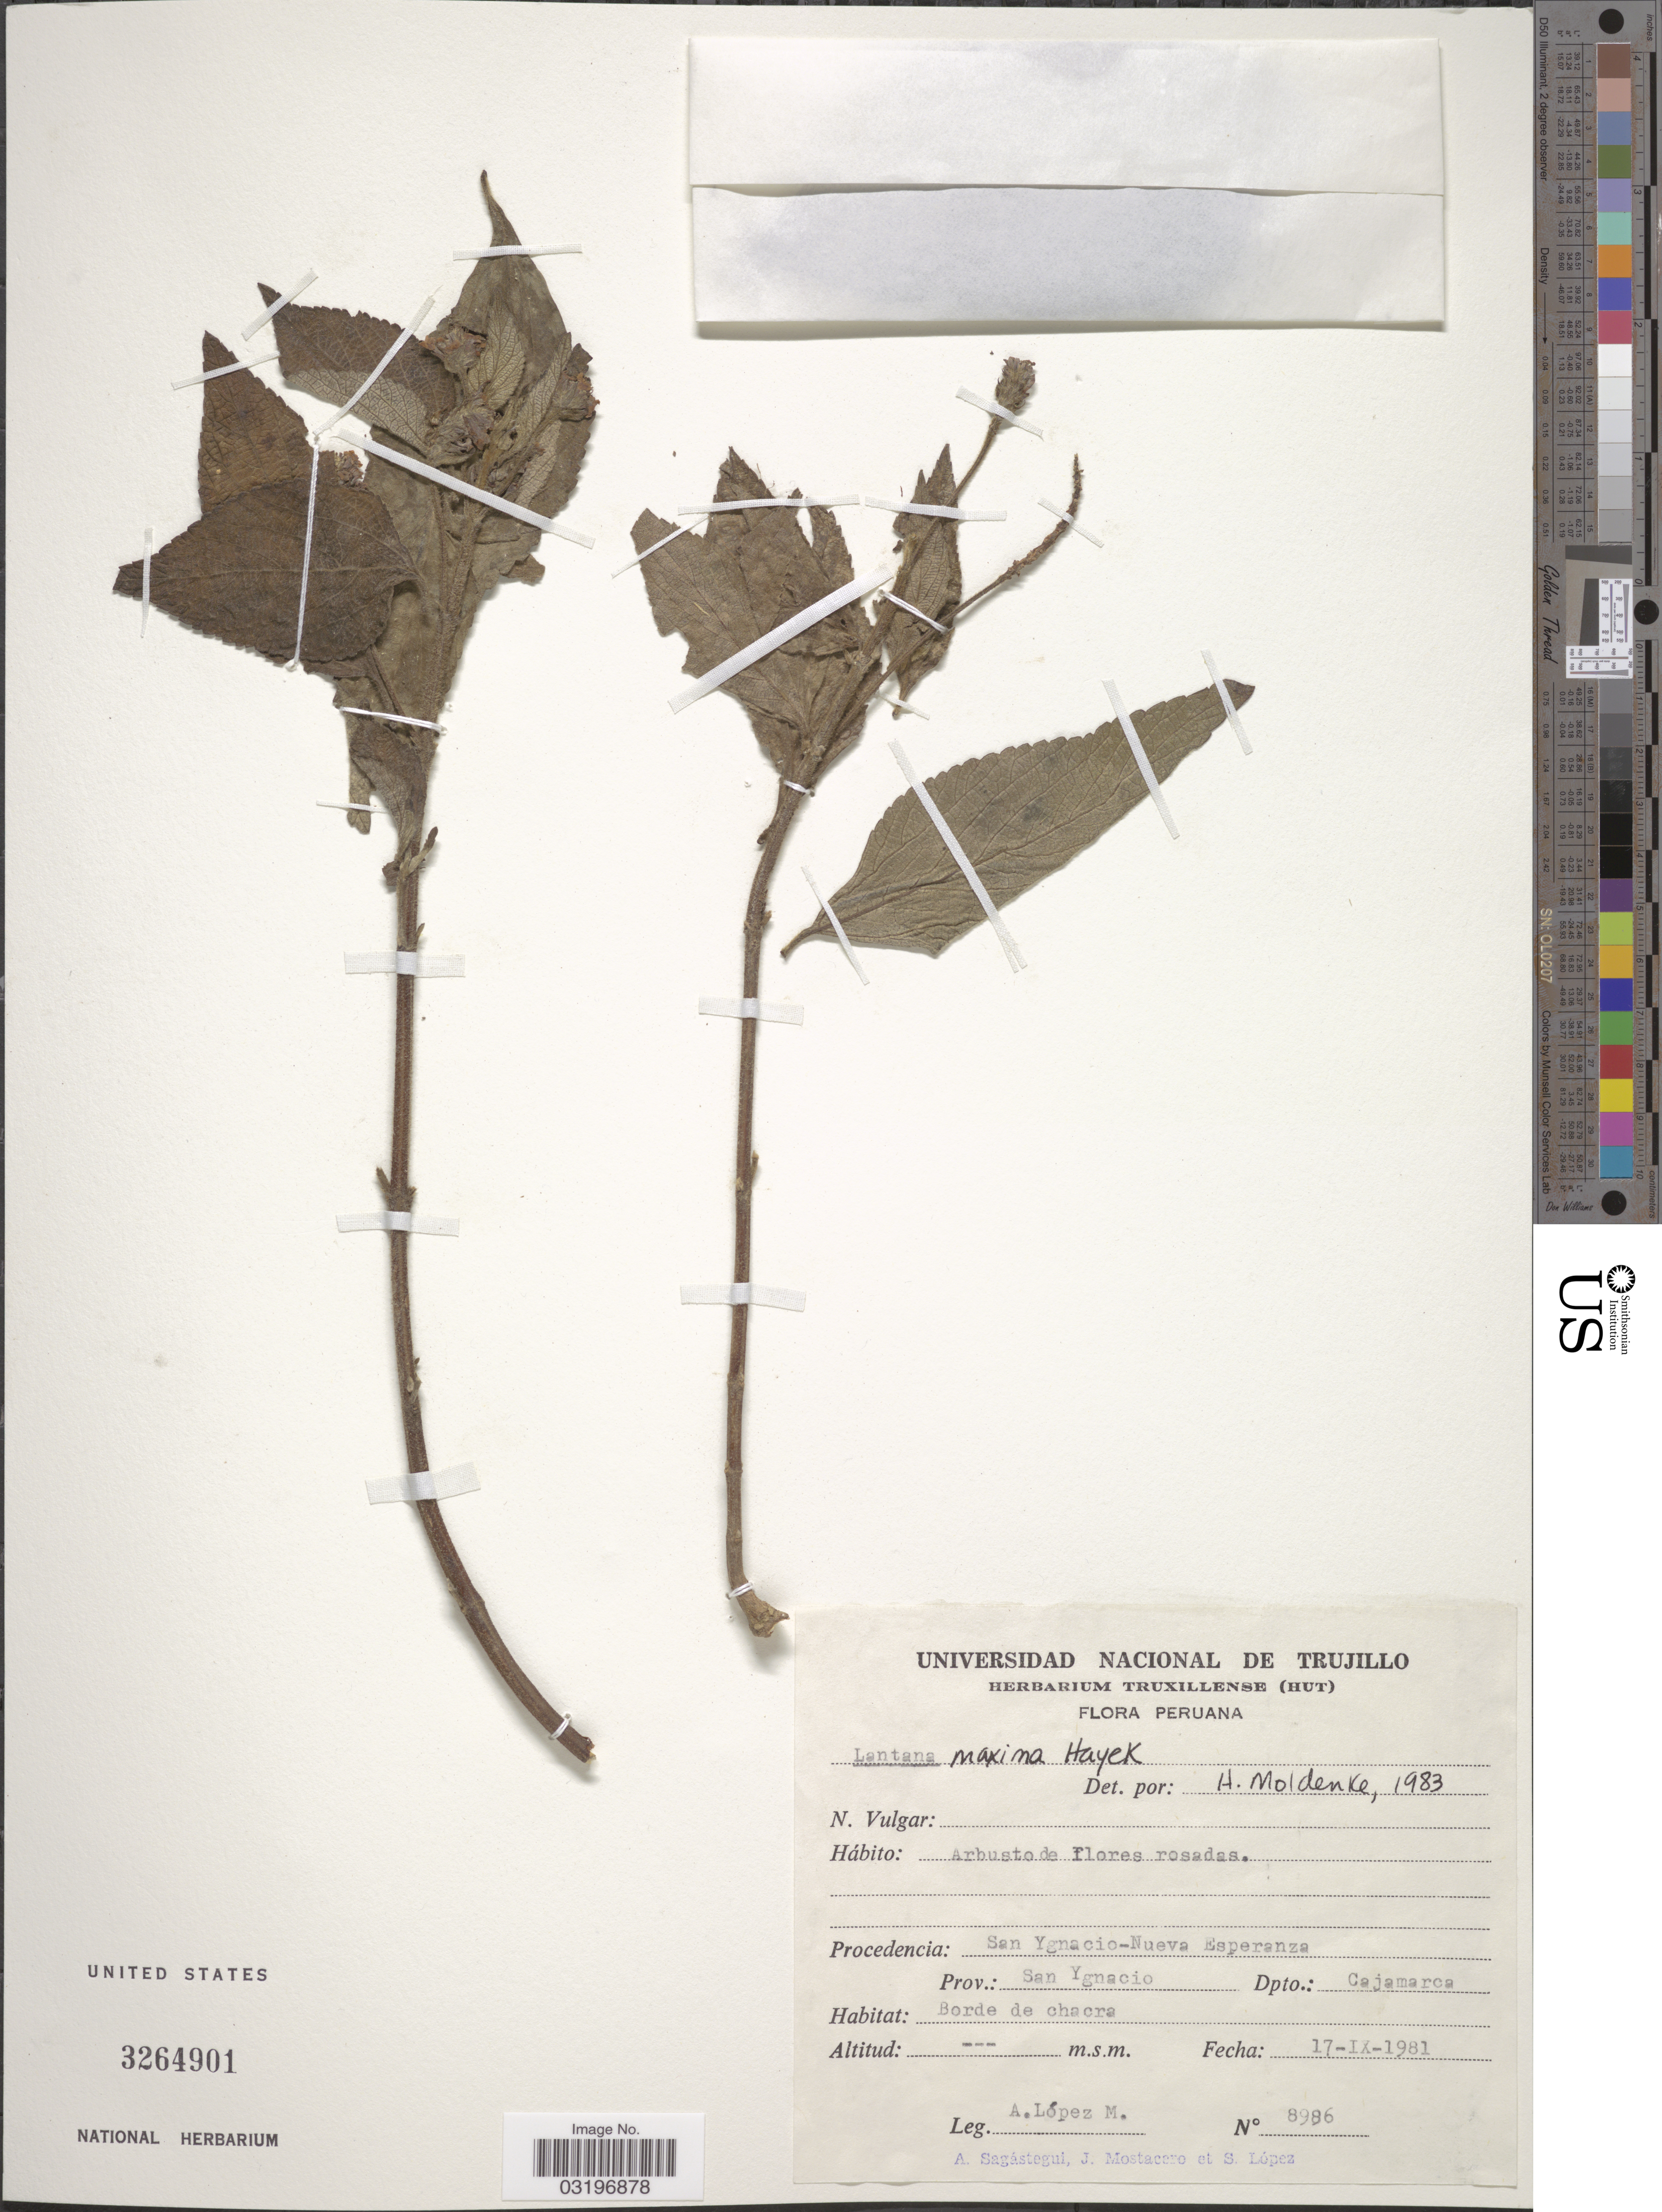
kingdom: Plantae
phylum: Tracheophyta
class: Magnoliopsida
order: Lamiales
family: Verbenaceae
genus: Lantana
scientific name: Lantana maxima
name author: Hayek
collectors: A. López M., A. Sagastegui, J. Mostacero & S. Lopez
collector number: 8986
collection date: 1981-09-17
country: Peru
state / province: Cajamarca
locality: Procedencia San Ygnacio-Nueva Esperanza. Prov.: San Ygnacio. Dpto.: Cajamarca.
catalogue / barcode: US 3264901